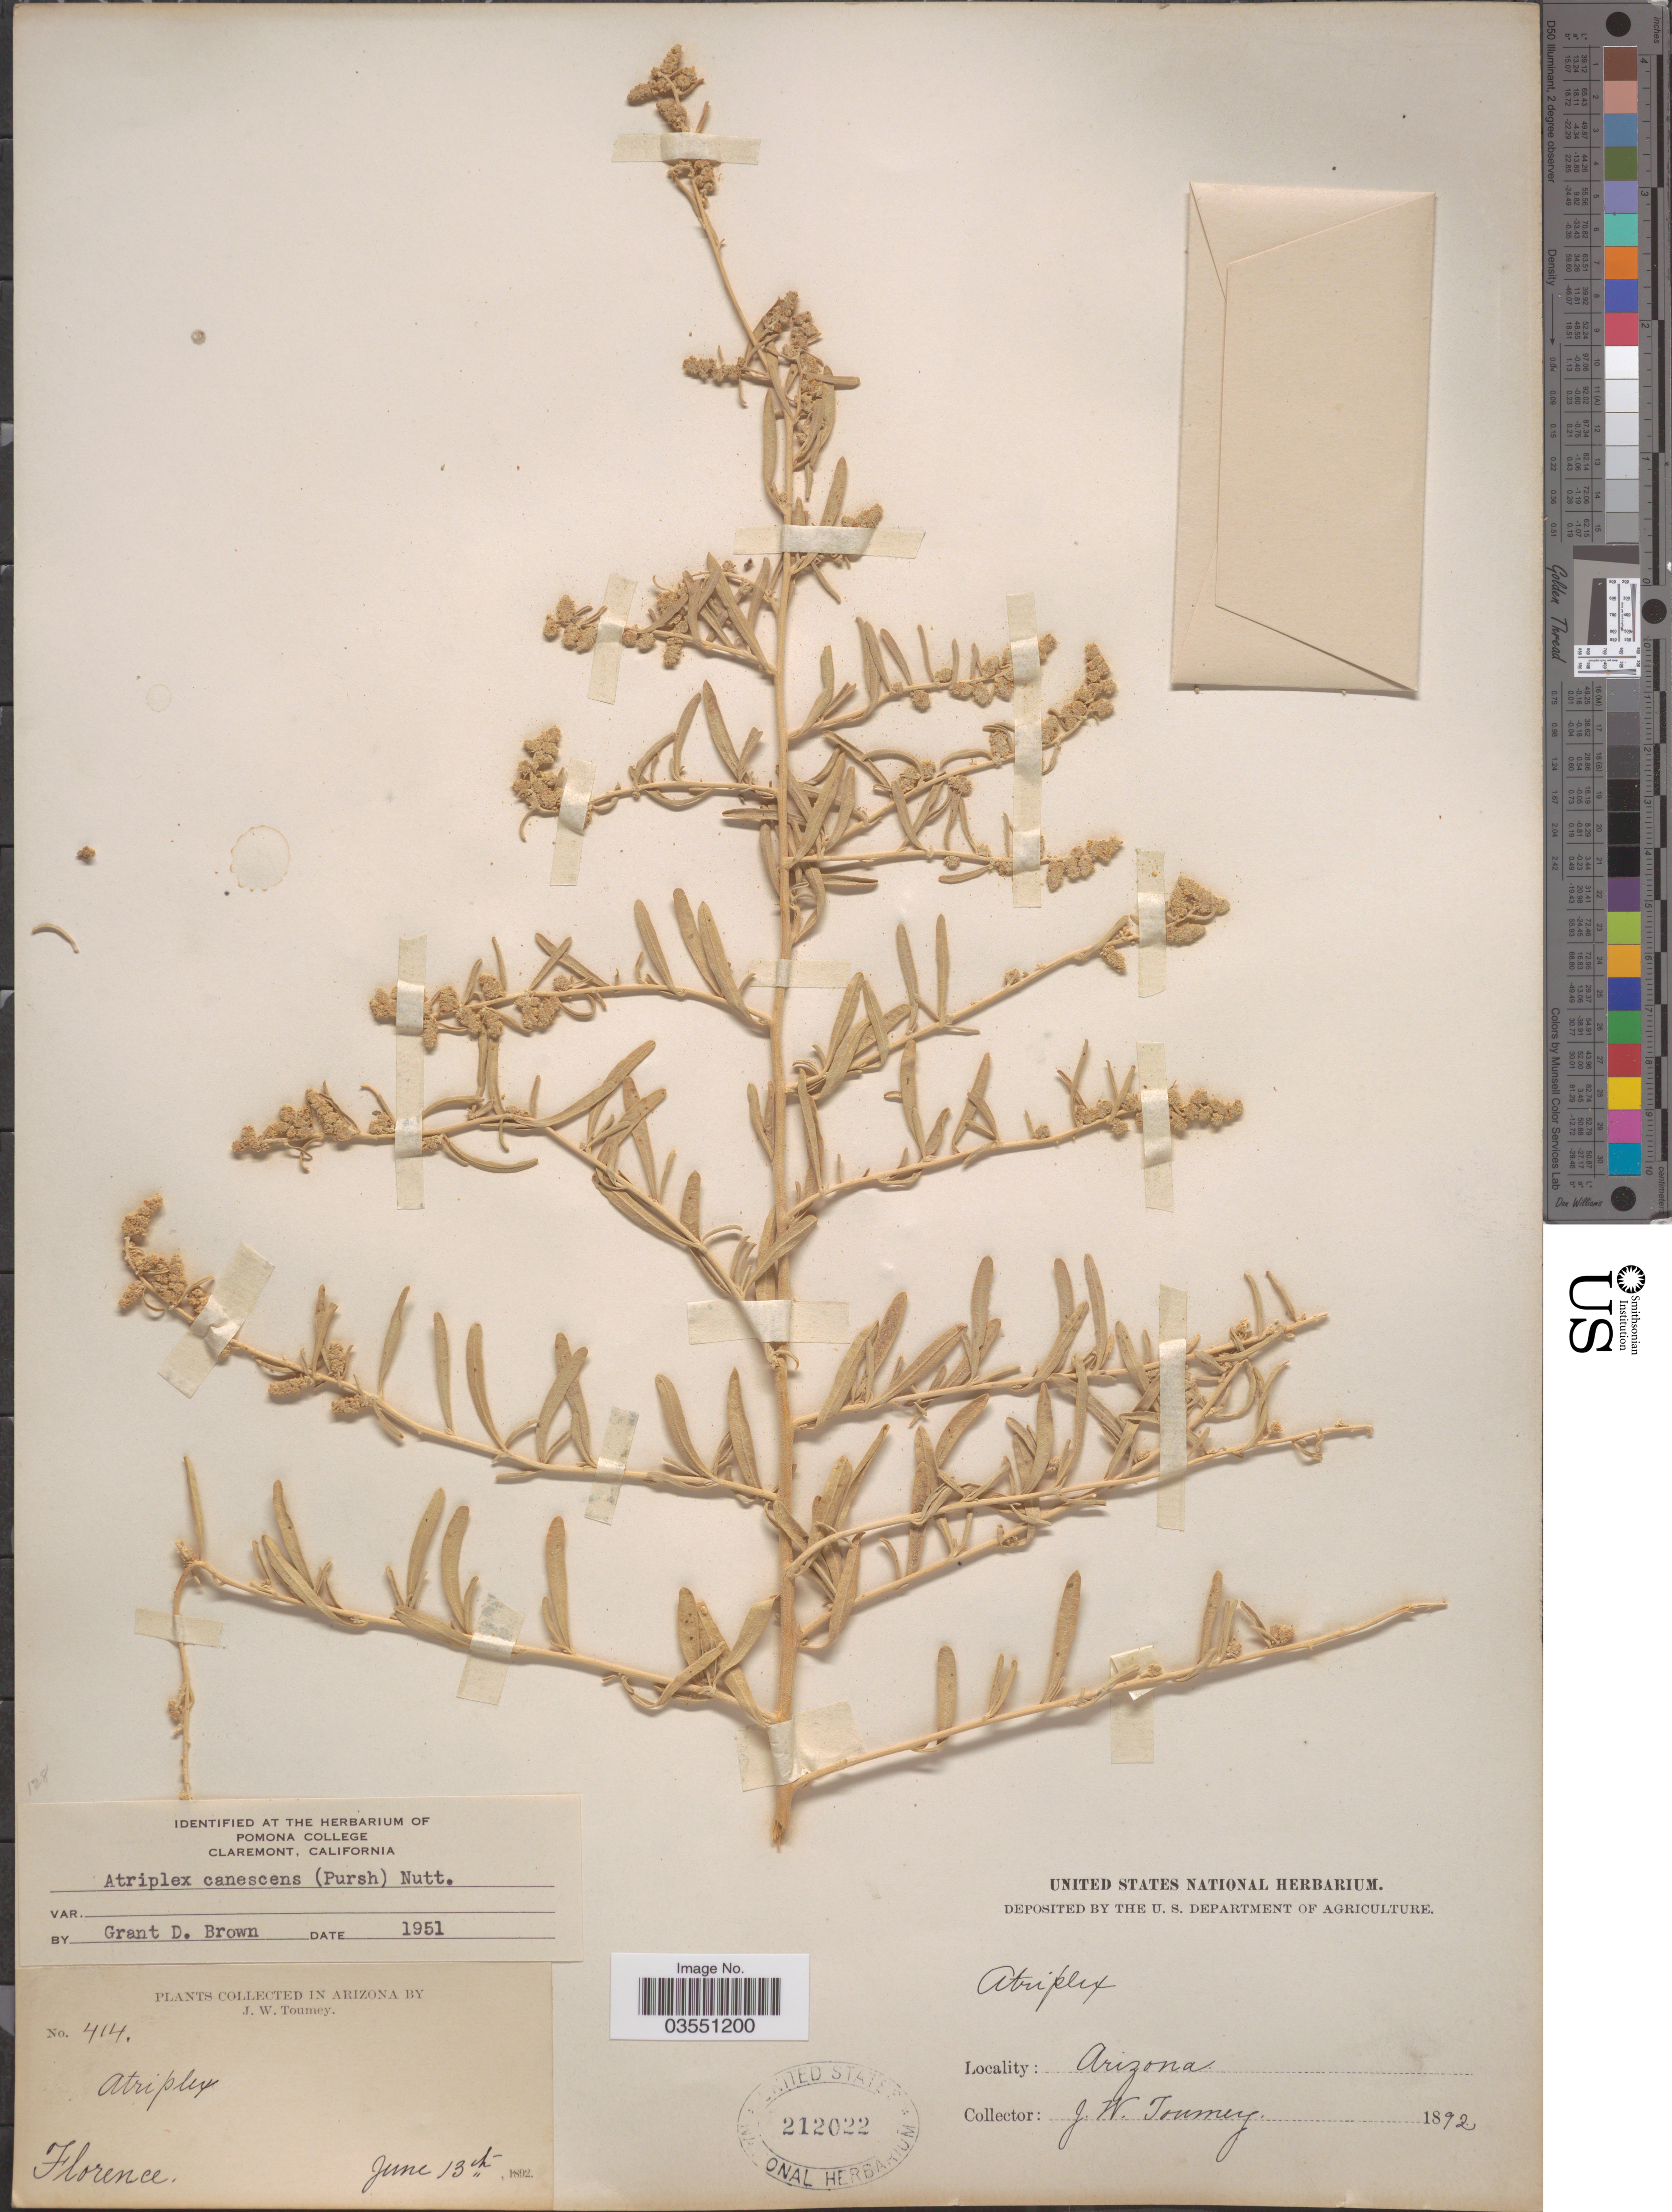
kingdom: Plantae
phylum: Tracheophyta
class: Magnoliopsida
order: Caryophyllales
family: Amaranthaceae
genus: Atriplex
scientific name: Atriplex canescens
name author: (Pursh) Nutt.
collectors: J. W. Toumey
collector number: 414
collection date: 1892-06-13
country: United States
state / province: Arizona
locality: Florence.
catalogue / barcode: US 212022